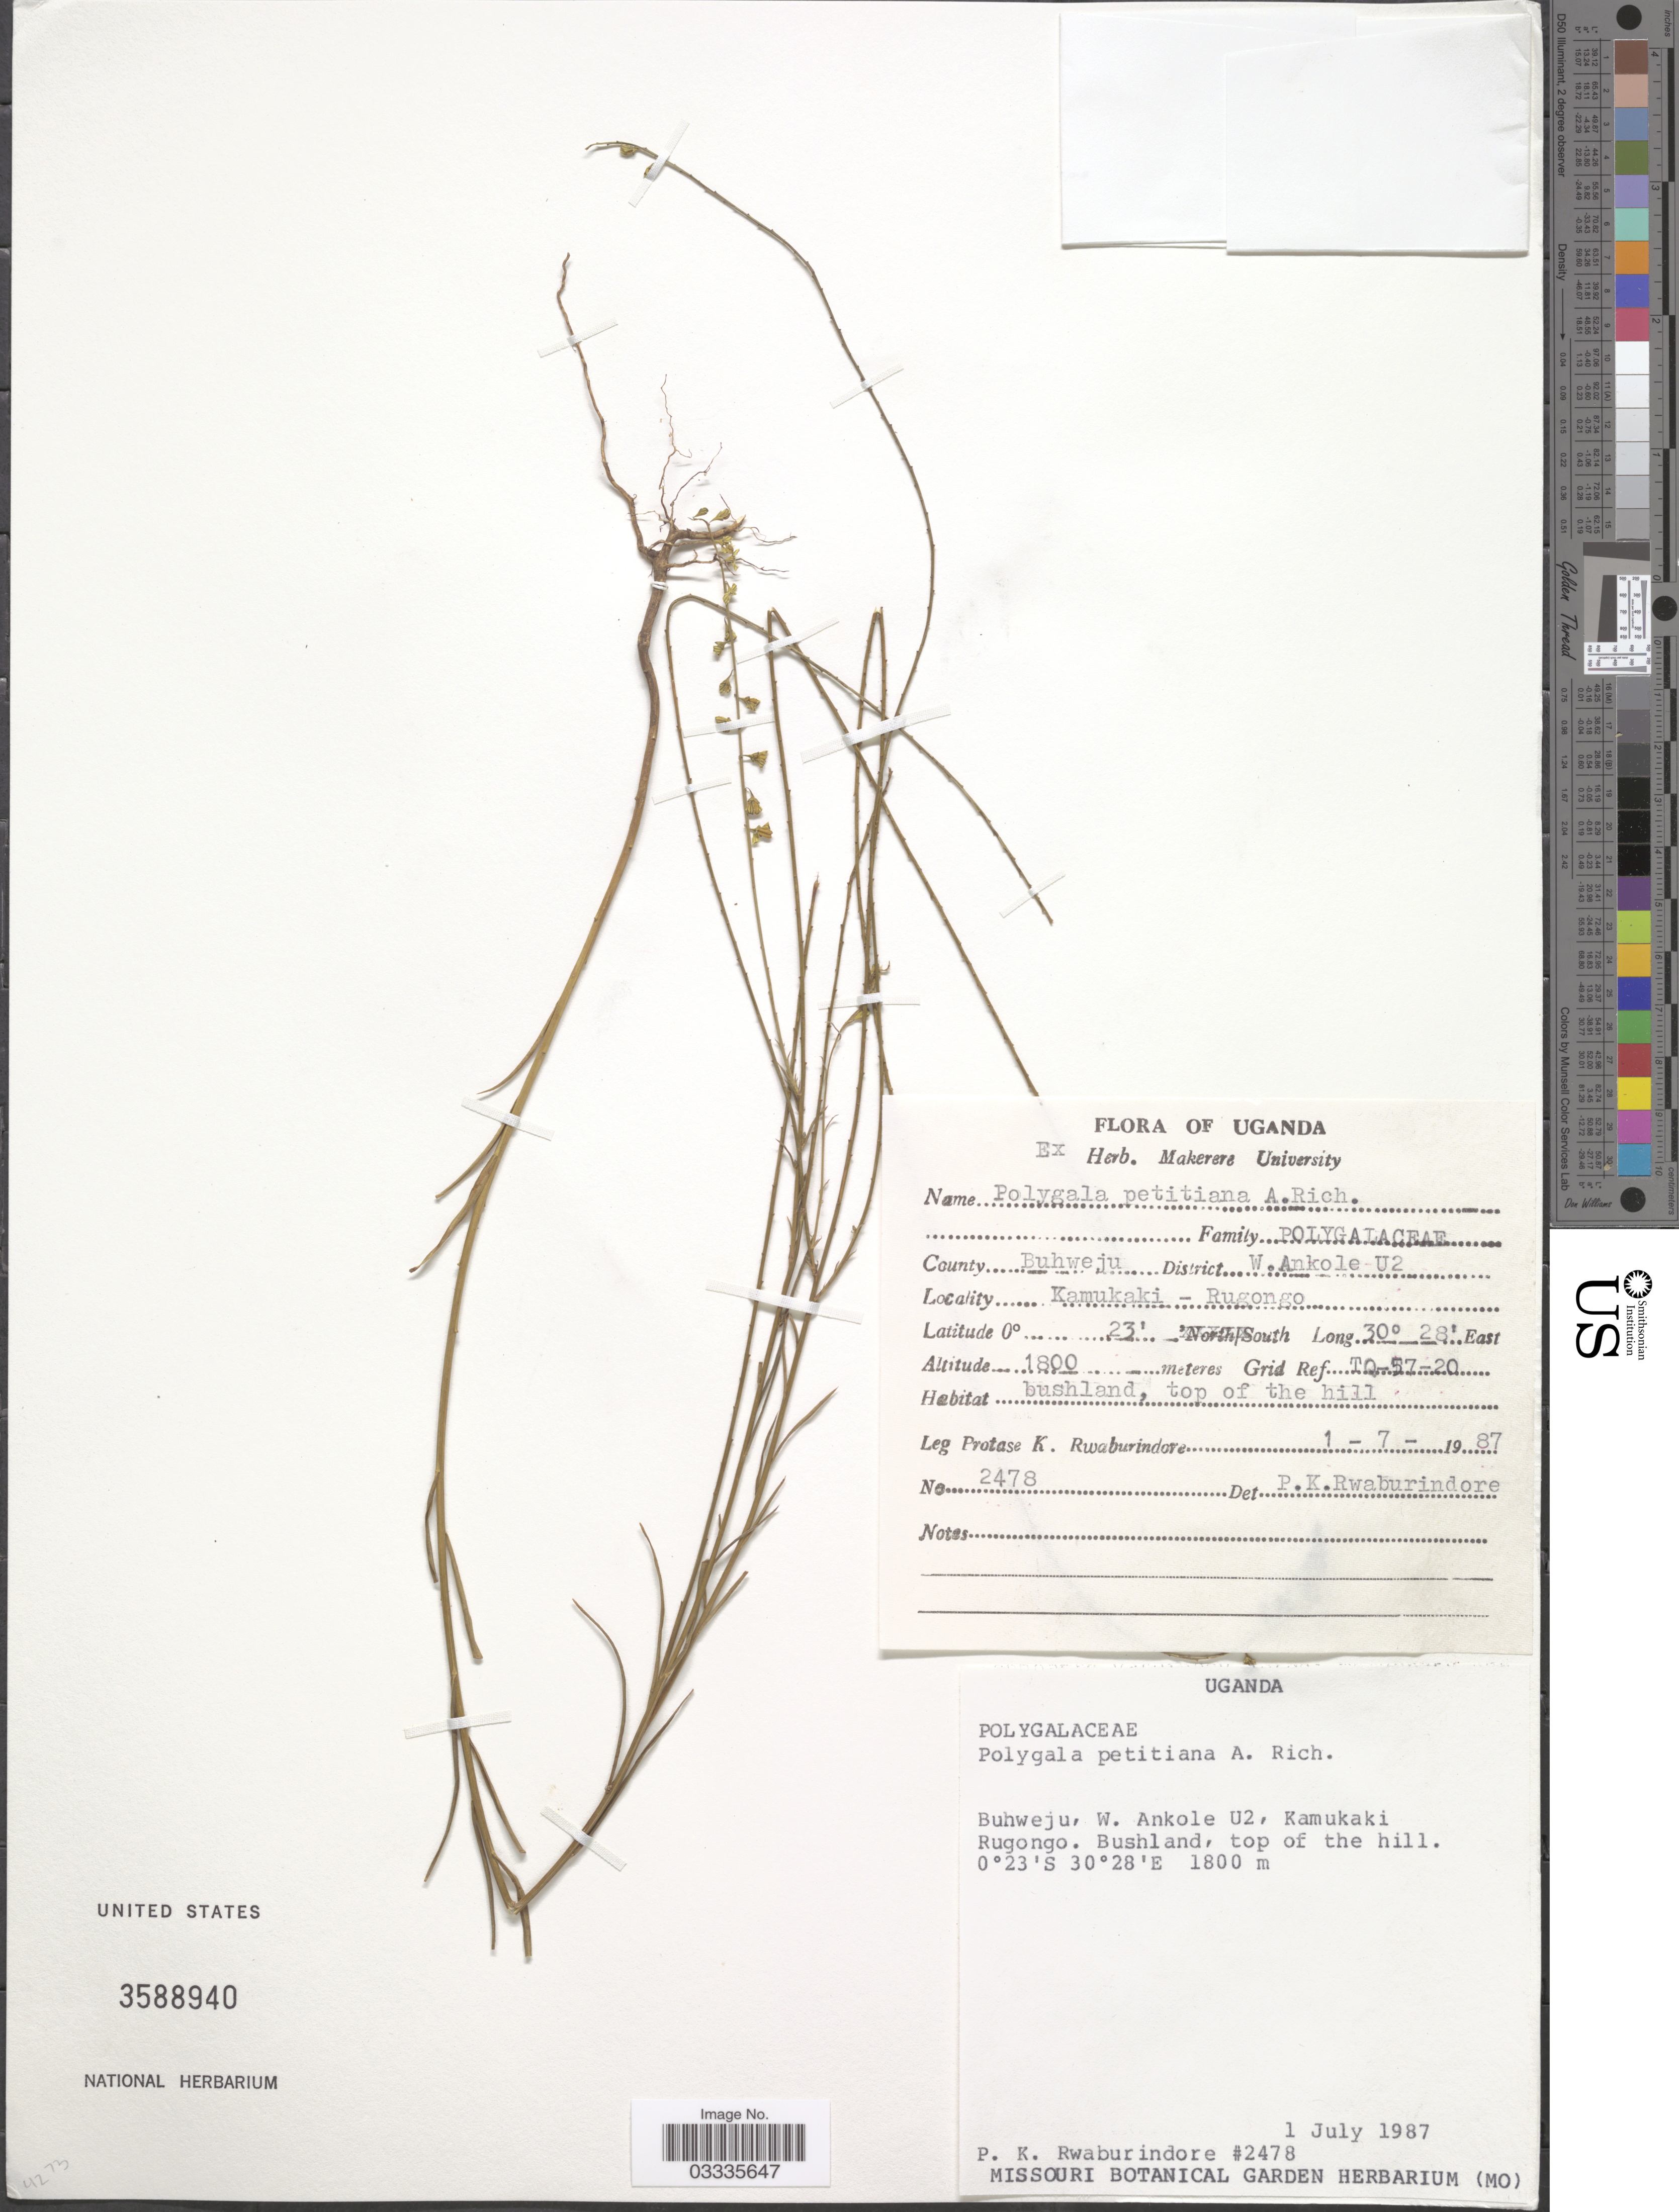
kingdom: Plantae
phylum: Tracheophyta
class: Magnoliopsida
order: Fabales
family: Polygalaceae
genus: Polygala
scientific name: Polygala petitiana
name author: A. Rich.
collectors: P. Rwaburindore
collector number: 2478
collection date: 1987-07-01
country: Uganda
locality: County Buhweju District W. Ankole U2 Kamukaki - Rugongo. Grid Ref. TQ-57-20.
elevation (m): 1800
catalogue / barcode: US 3588940